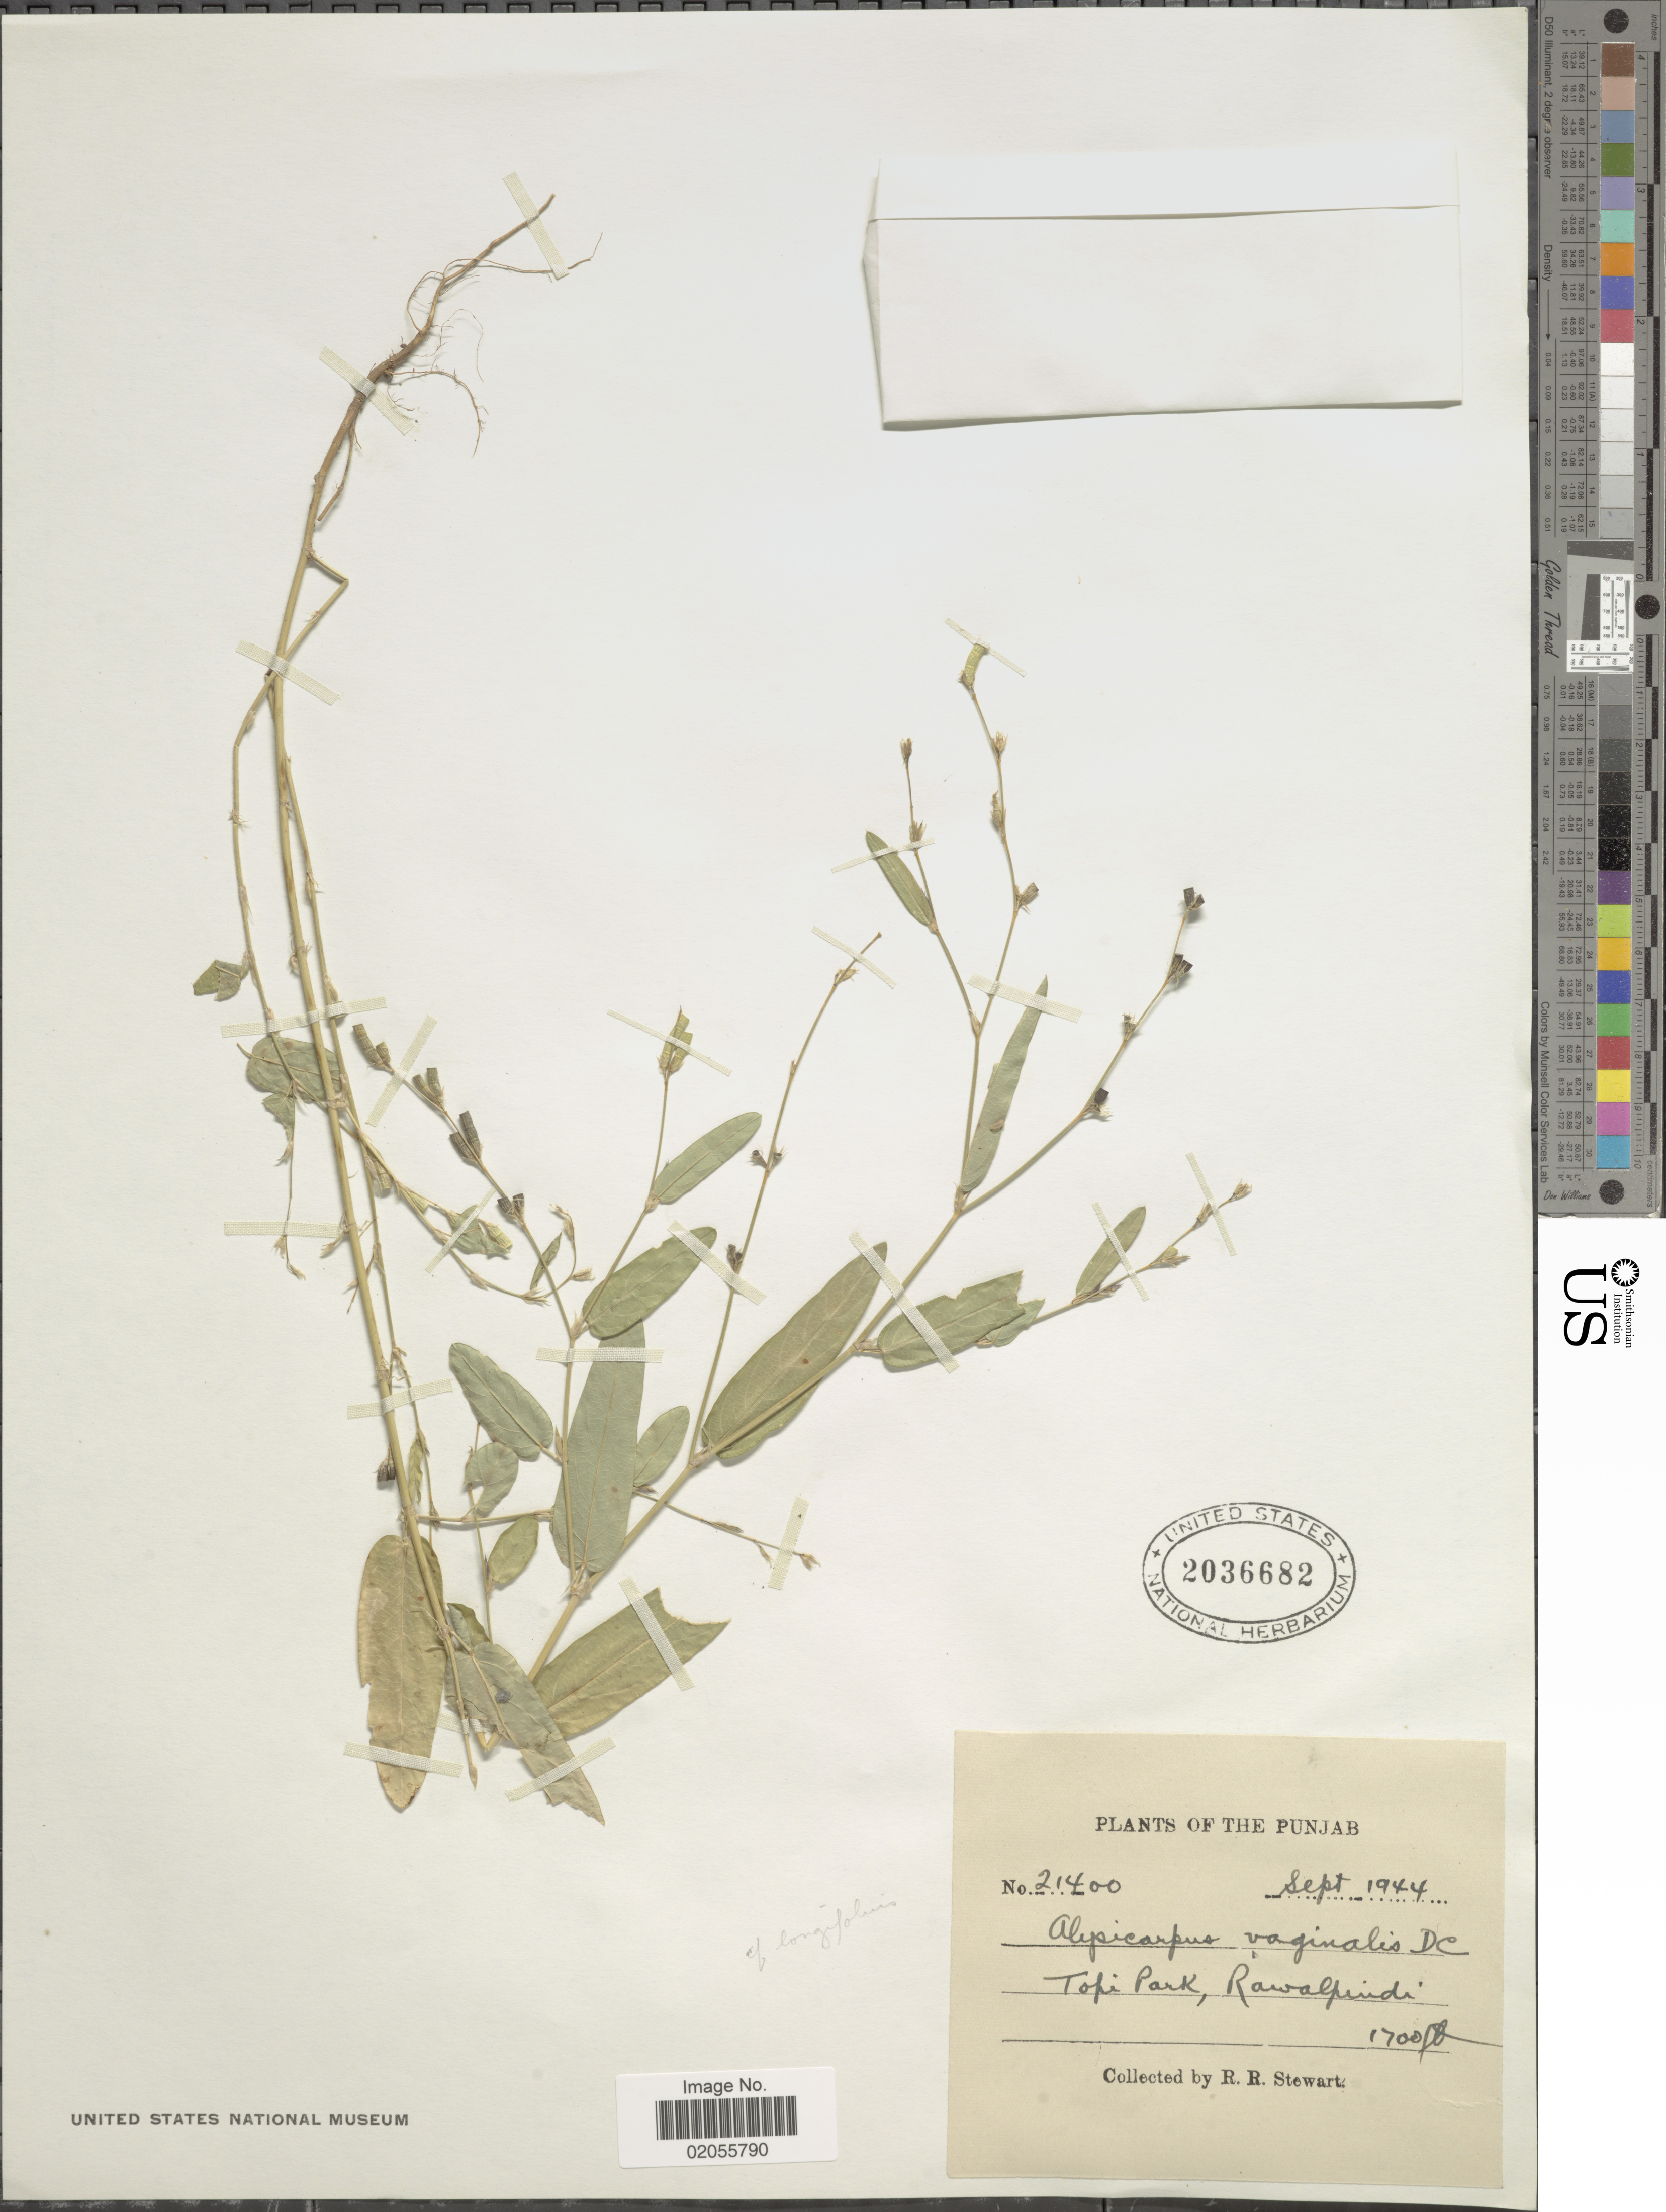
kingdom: Plantae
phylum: Tracheophyta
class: Magnoliopsida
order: Fabales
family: Fabaceae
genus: Alysicarpus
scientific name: Alysicarpus vaginalis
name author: (L.) DC.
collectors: R. R. Stewart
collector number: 21400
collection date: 1944-09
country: Pakistan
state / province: Punjab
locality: Topi Park, Rawalpindi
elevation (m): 518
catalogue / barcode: US 2036682